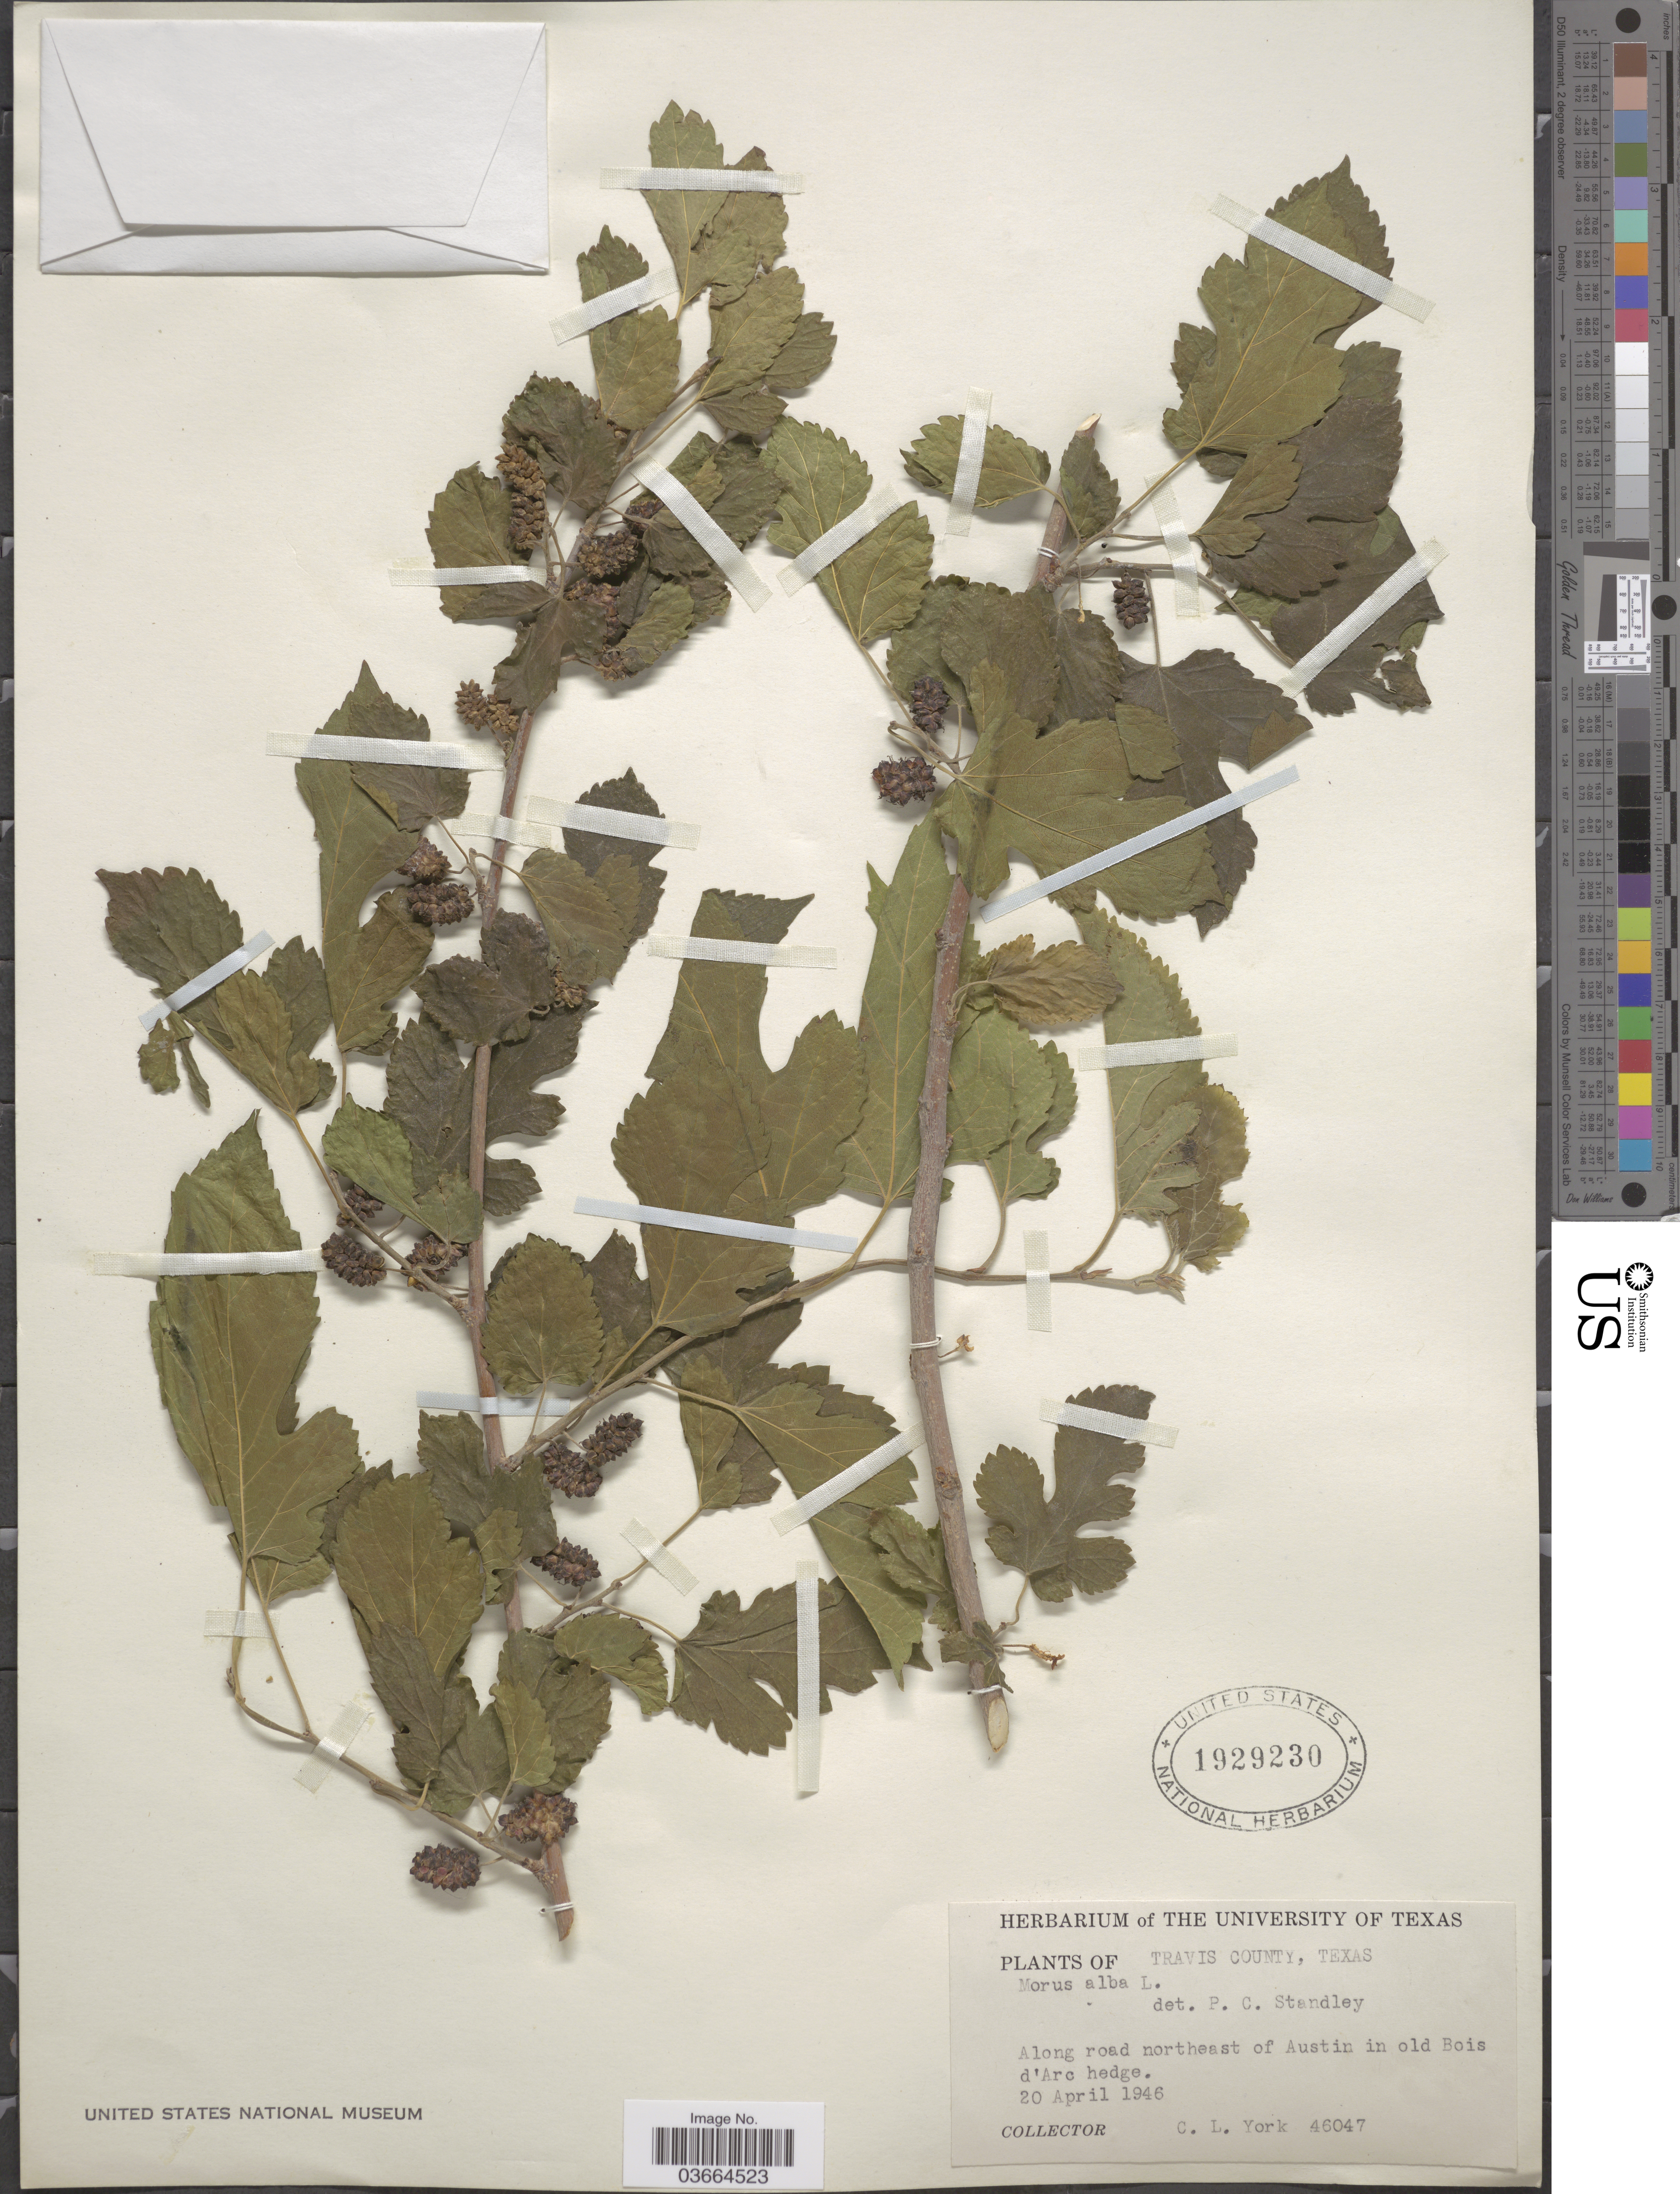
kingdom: Plantae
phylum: Tracheophyta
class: Magnoliopsida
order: Rosales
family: Moraceae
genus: Morus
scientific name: Morus alba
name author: L.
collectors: C. L. York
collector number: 46047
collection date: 1946-04-20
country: United States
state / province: Texas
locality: Travis County. Along road northeast of Austin in old Bois d'Arc hedge.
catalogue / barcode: US 1929230